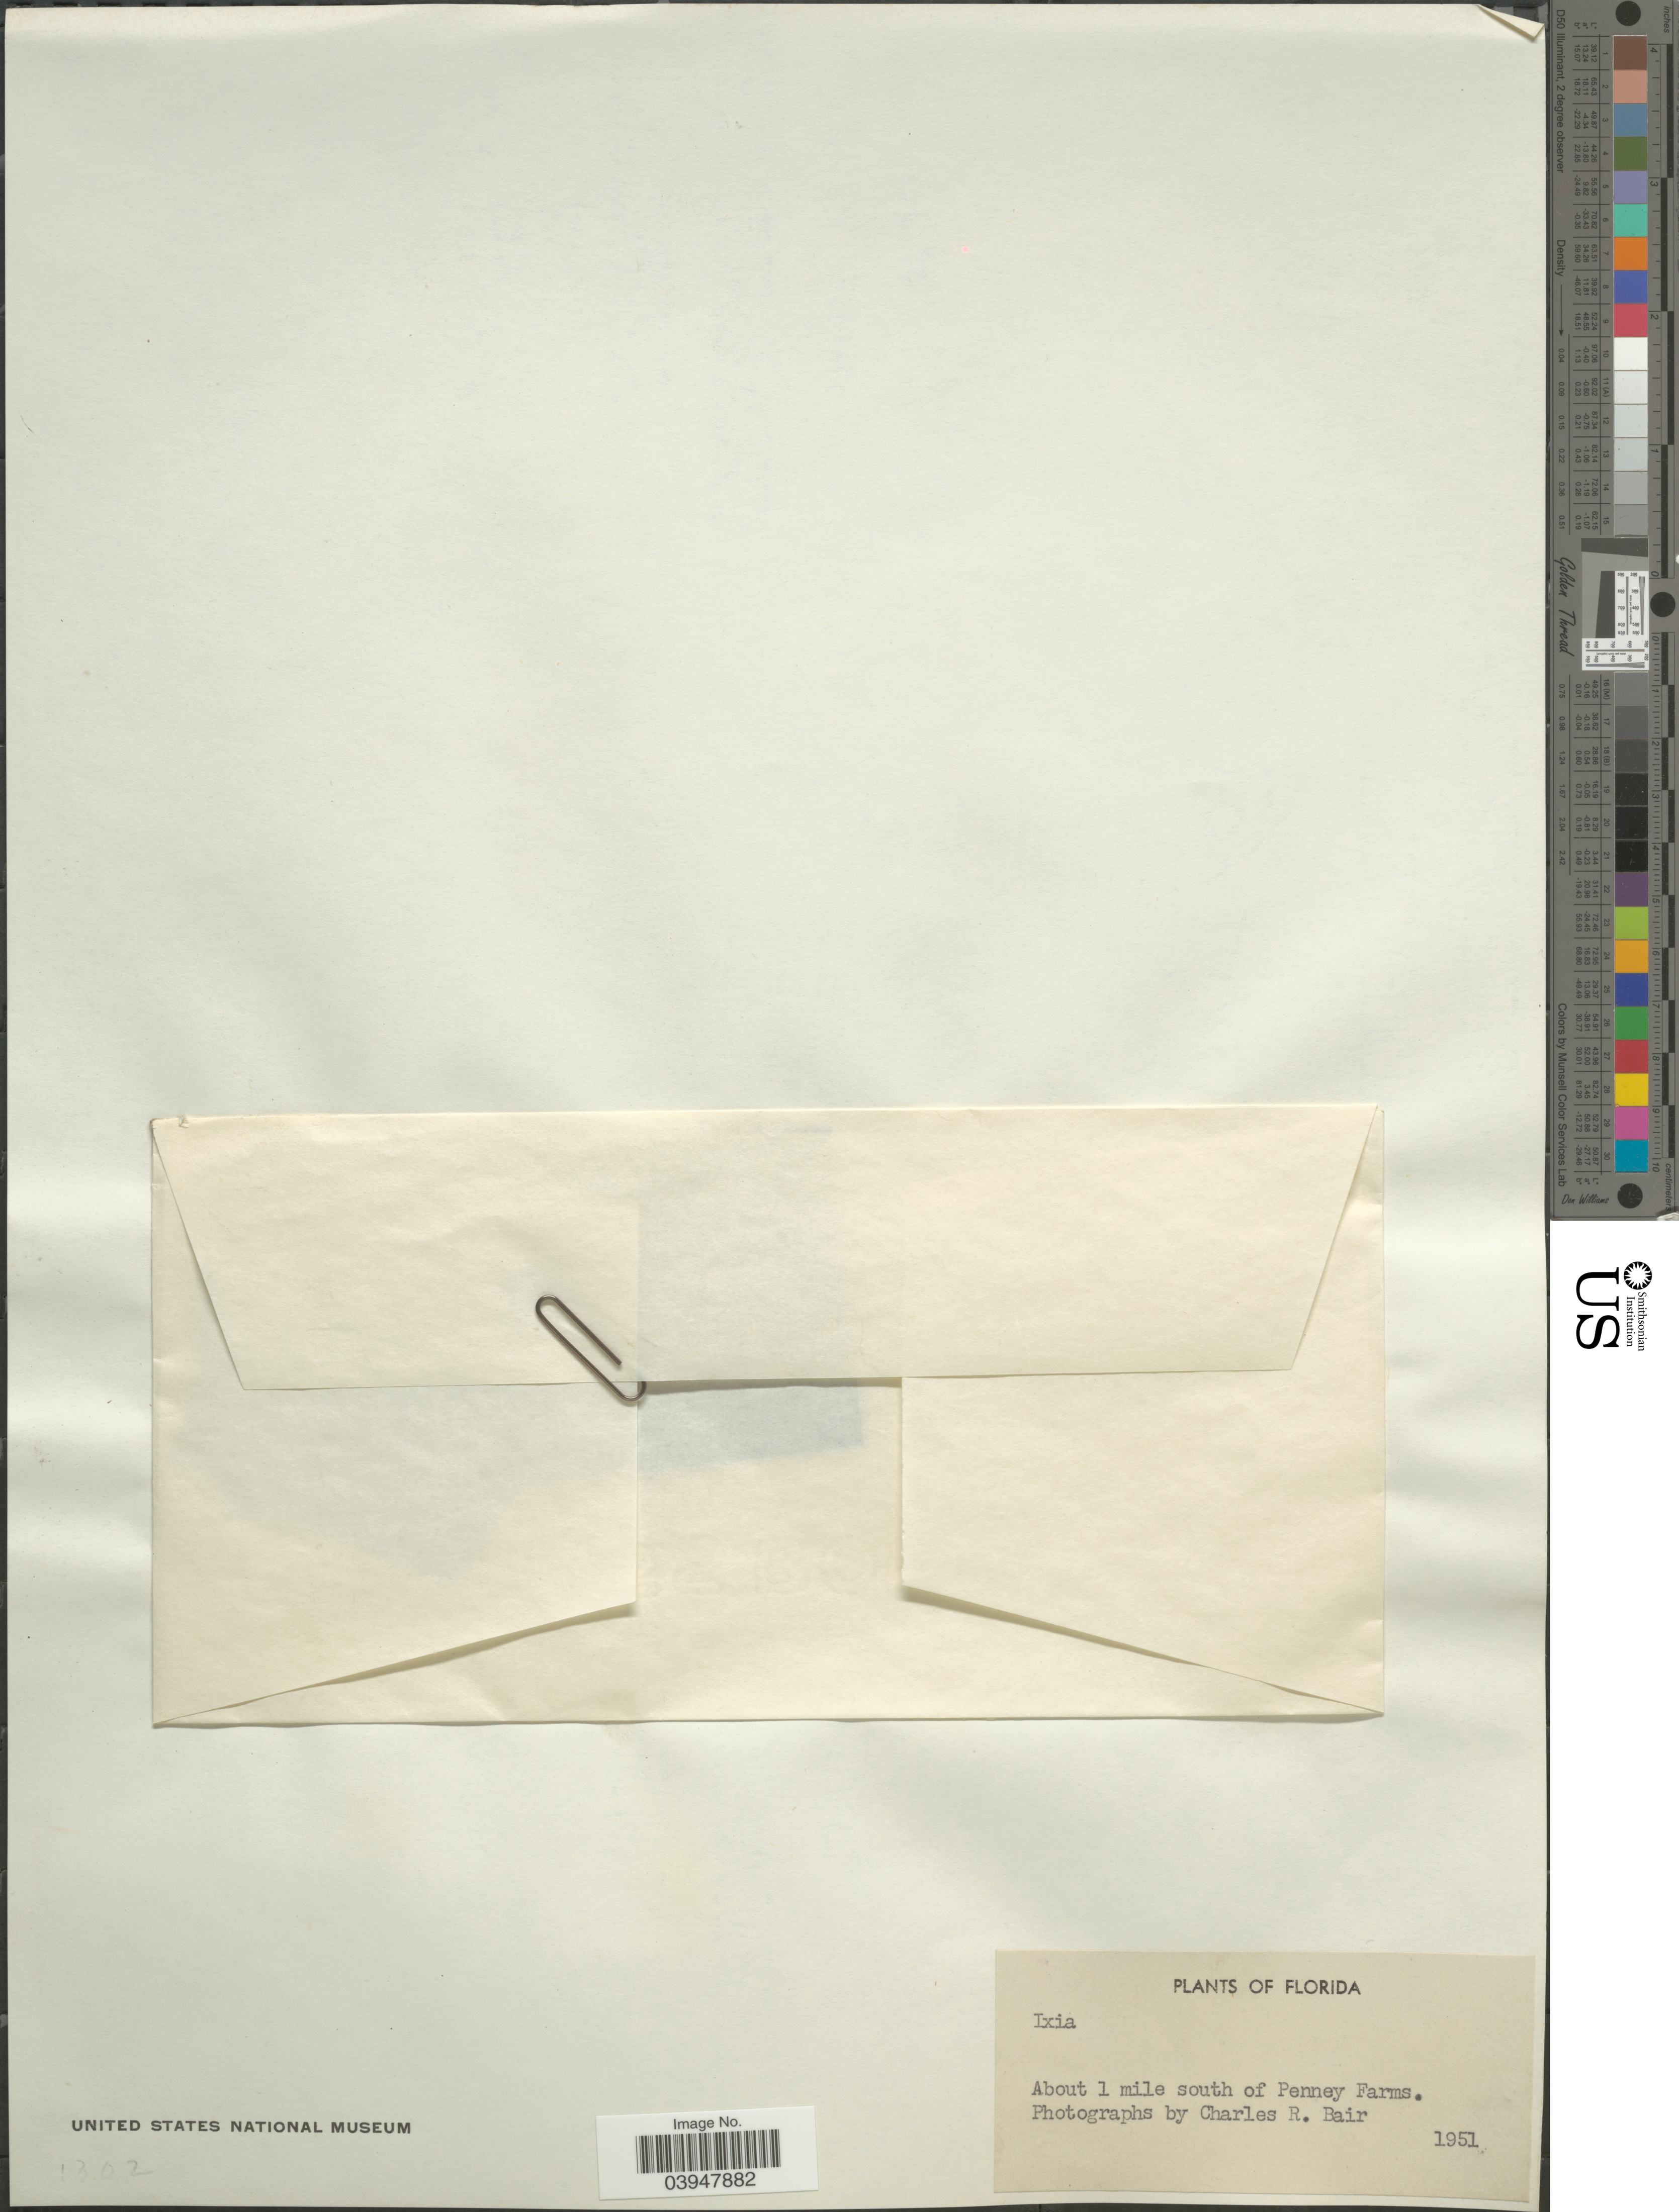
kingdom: Plantae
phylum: Tracheophyta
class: Liliopsida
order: Asparagales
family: Iridaceae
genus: Ixia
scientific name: Ixia sp.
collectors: C. Bair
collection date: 1951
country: United States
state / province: Florida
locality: About 1 mile south of Penney Farms.